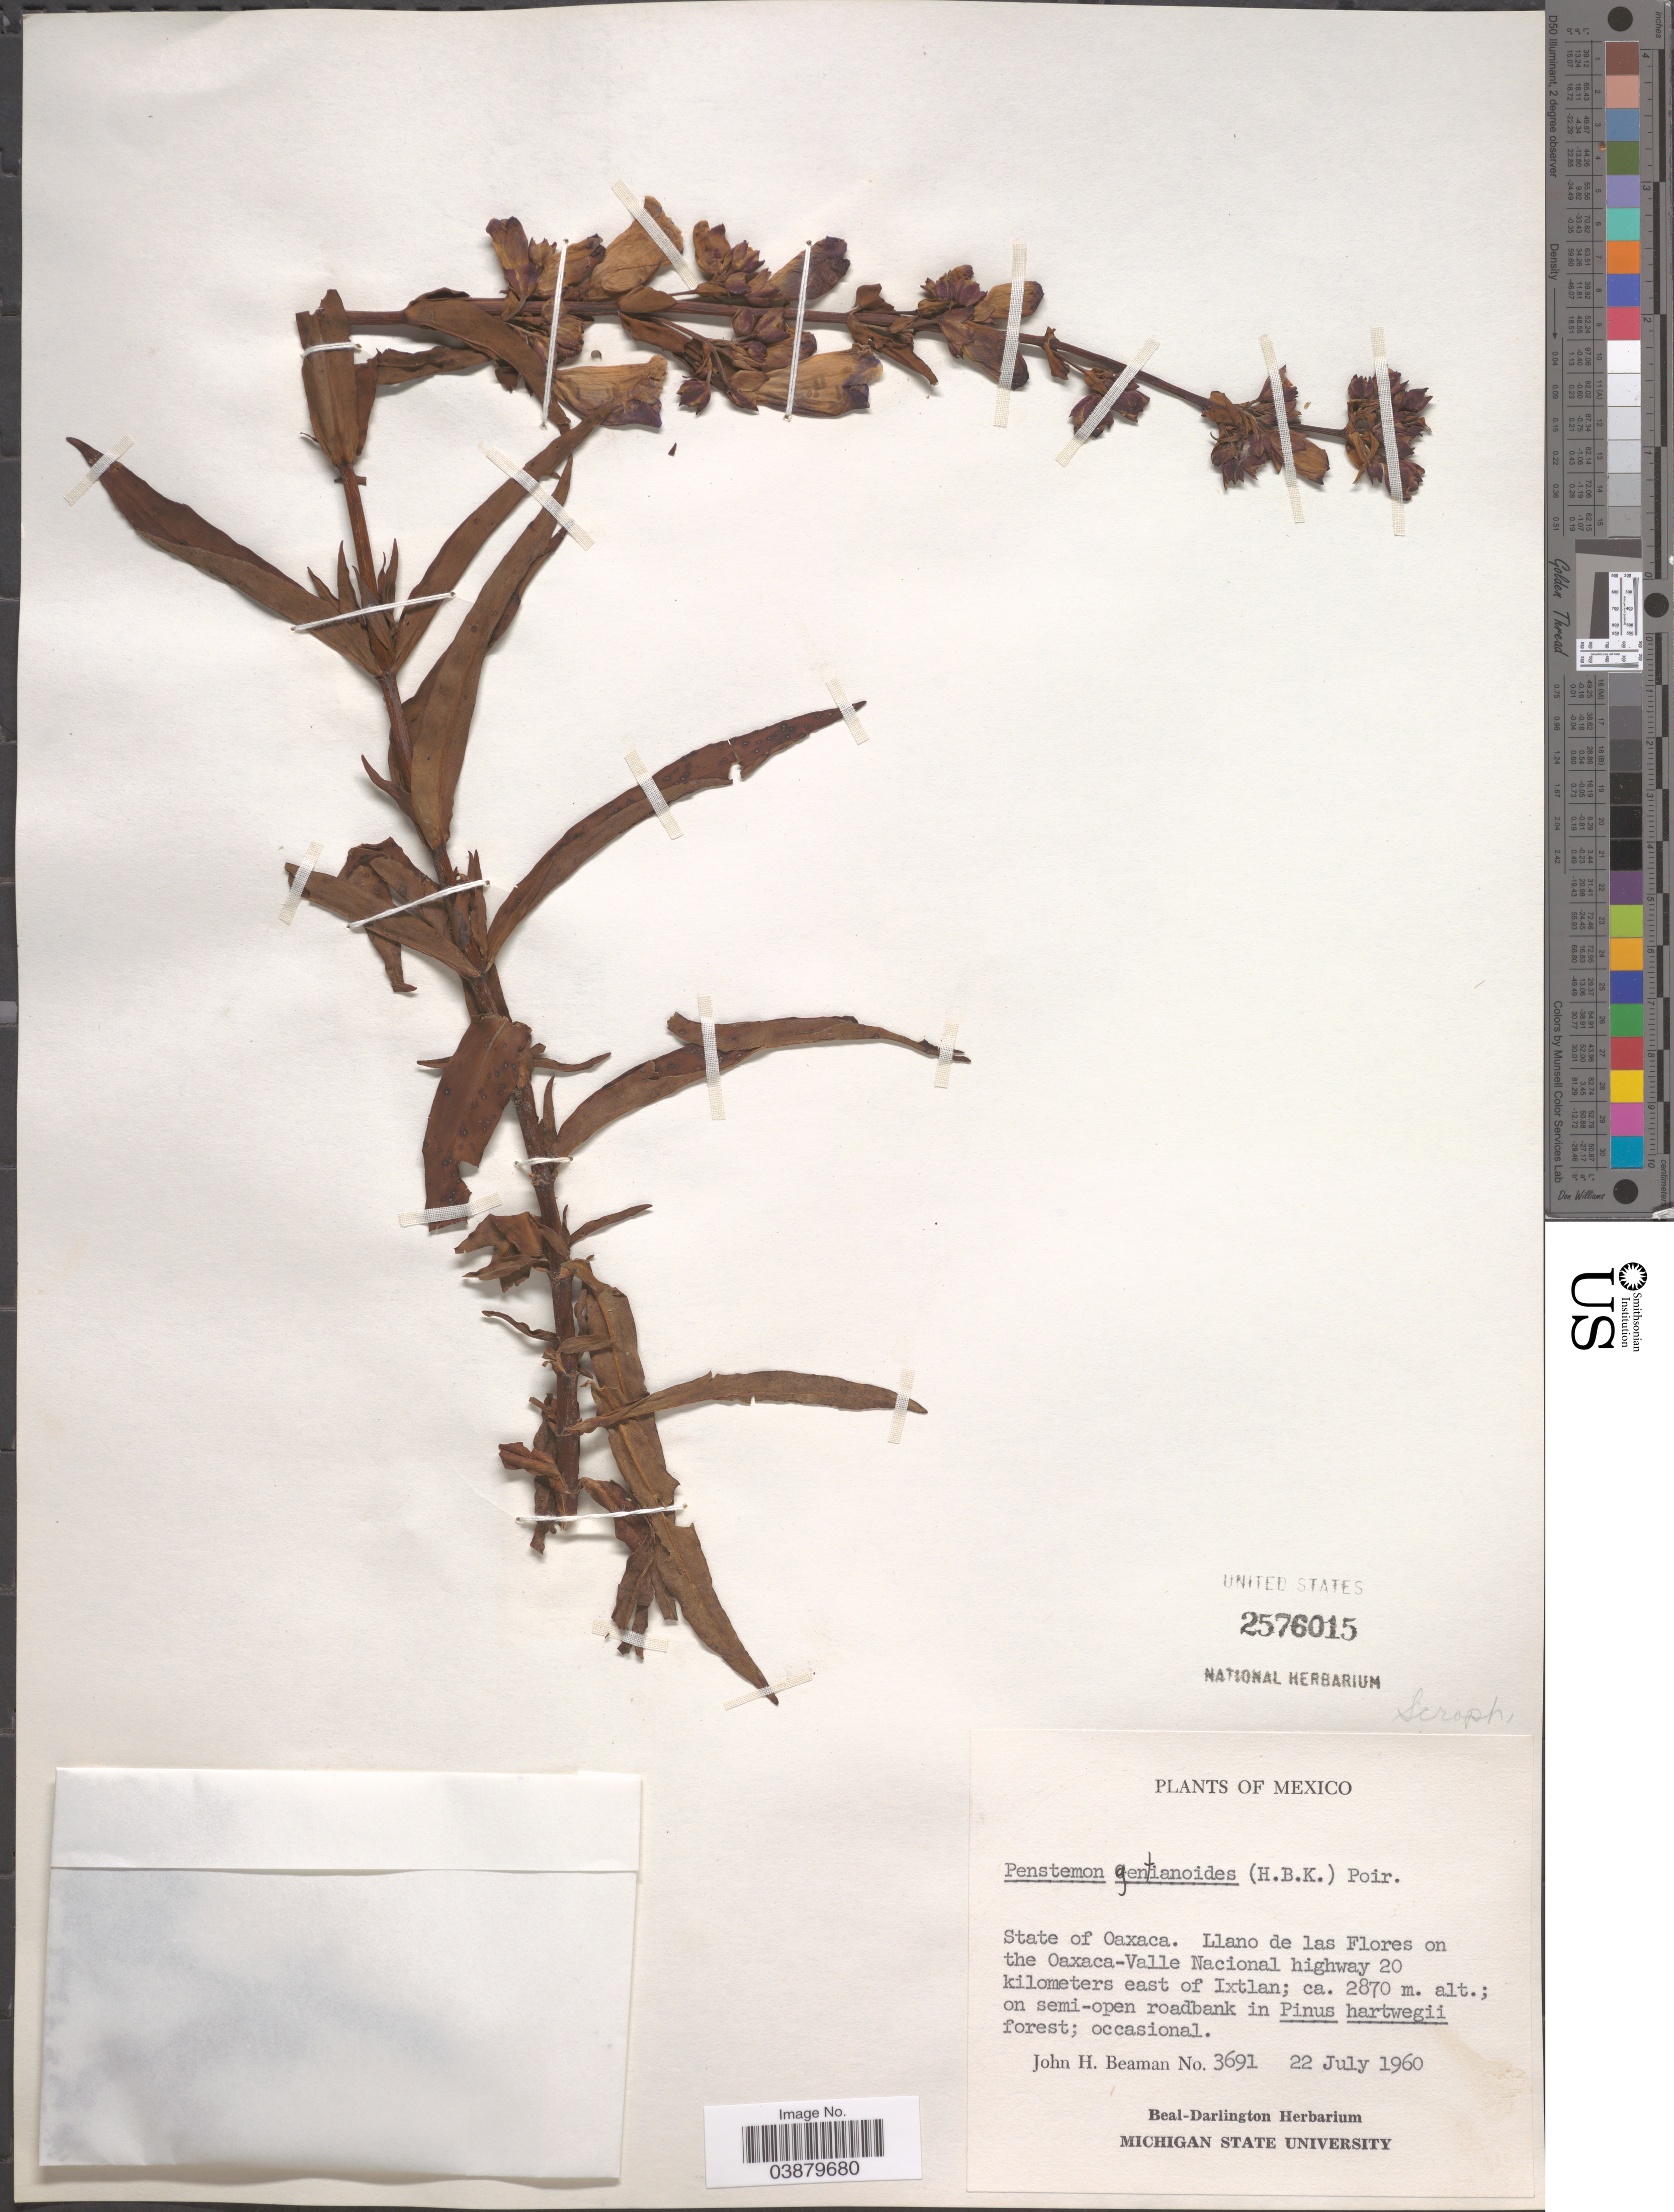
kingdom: Plantae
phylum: Tracheophyta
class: Magnoliopsida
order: Lamiales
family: Plantaginaceae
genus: Penstemon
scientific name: Penstemon gentianoides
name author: (Kunth) Poir.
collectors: J. H. Beaman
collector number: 3691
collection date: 1960-07-22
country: Mexico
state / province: Oaxaca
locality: Llano de las Flores on the Oaxaca-Valle Nacional highway 20 kilometers east of Ixtlan.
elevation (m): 2870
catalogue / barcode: US 2576015